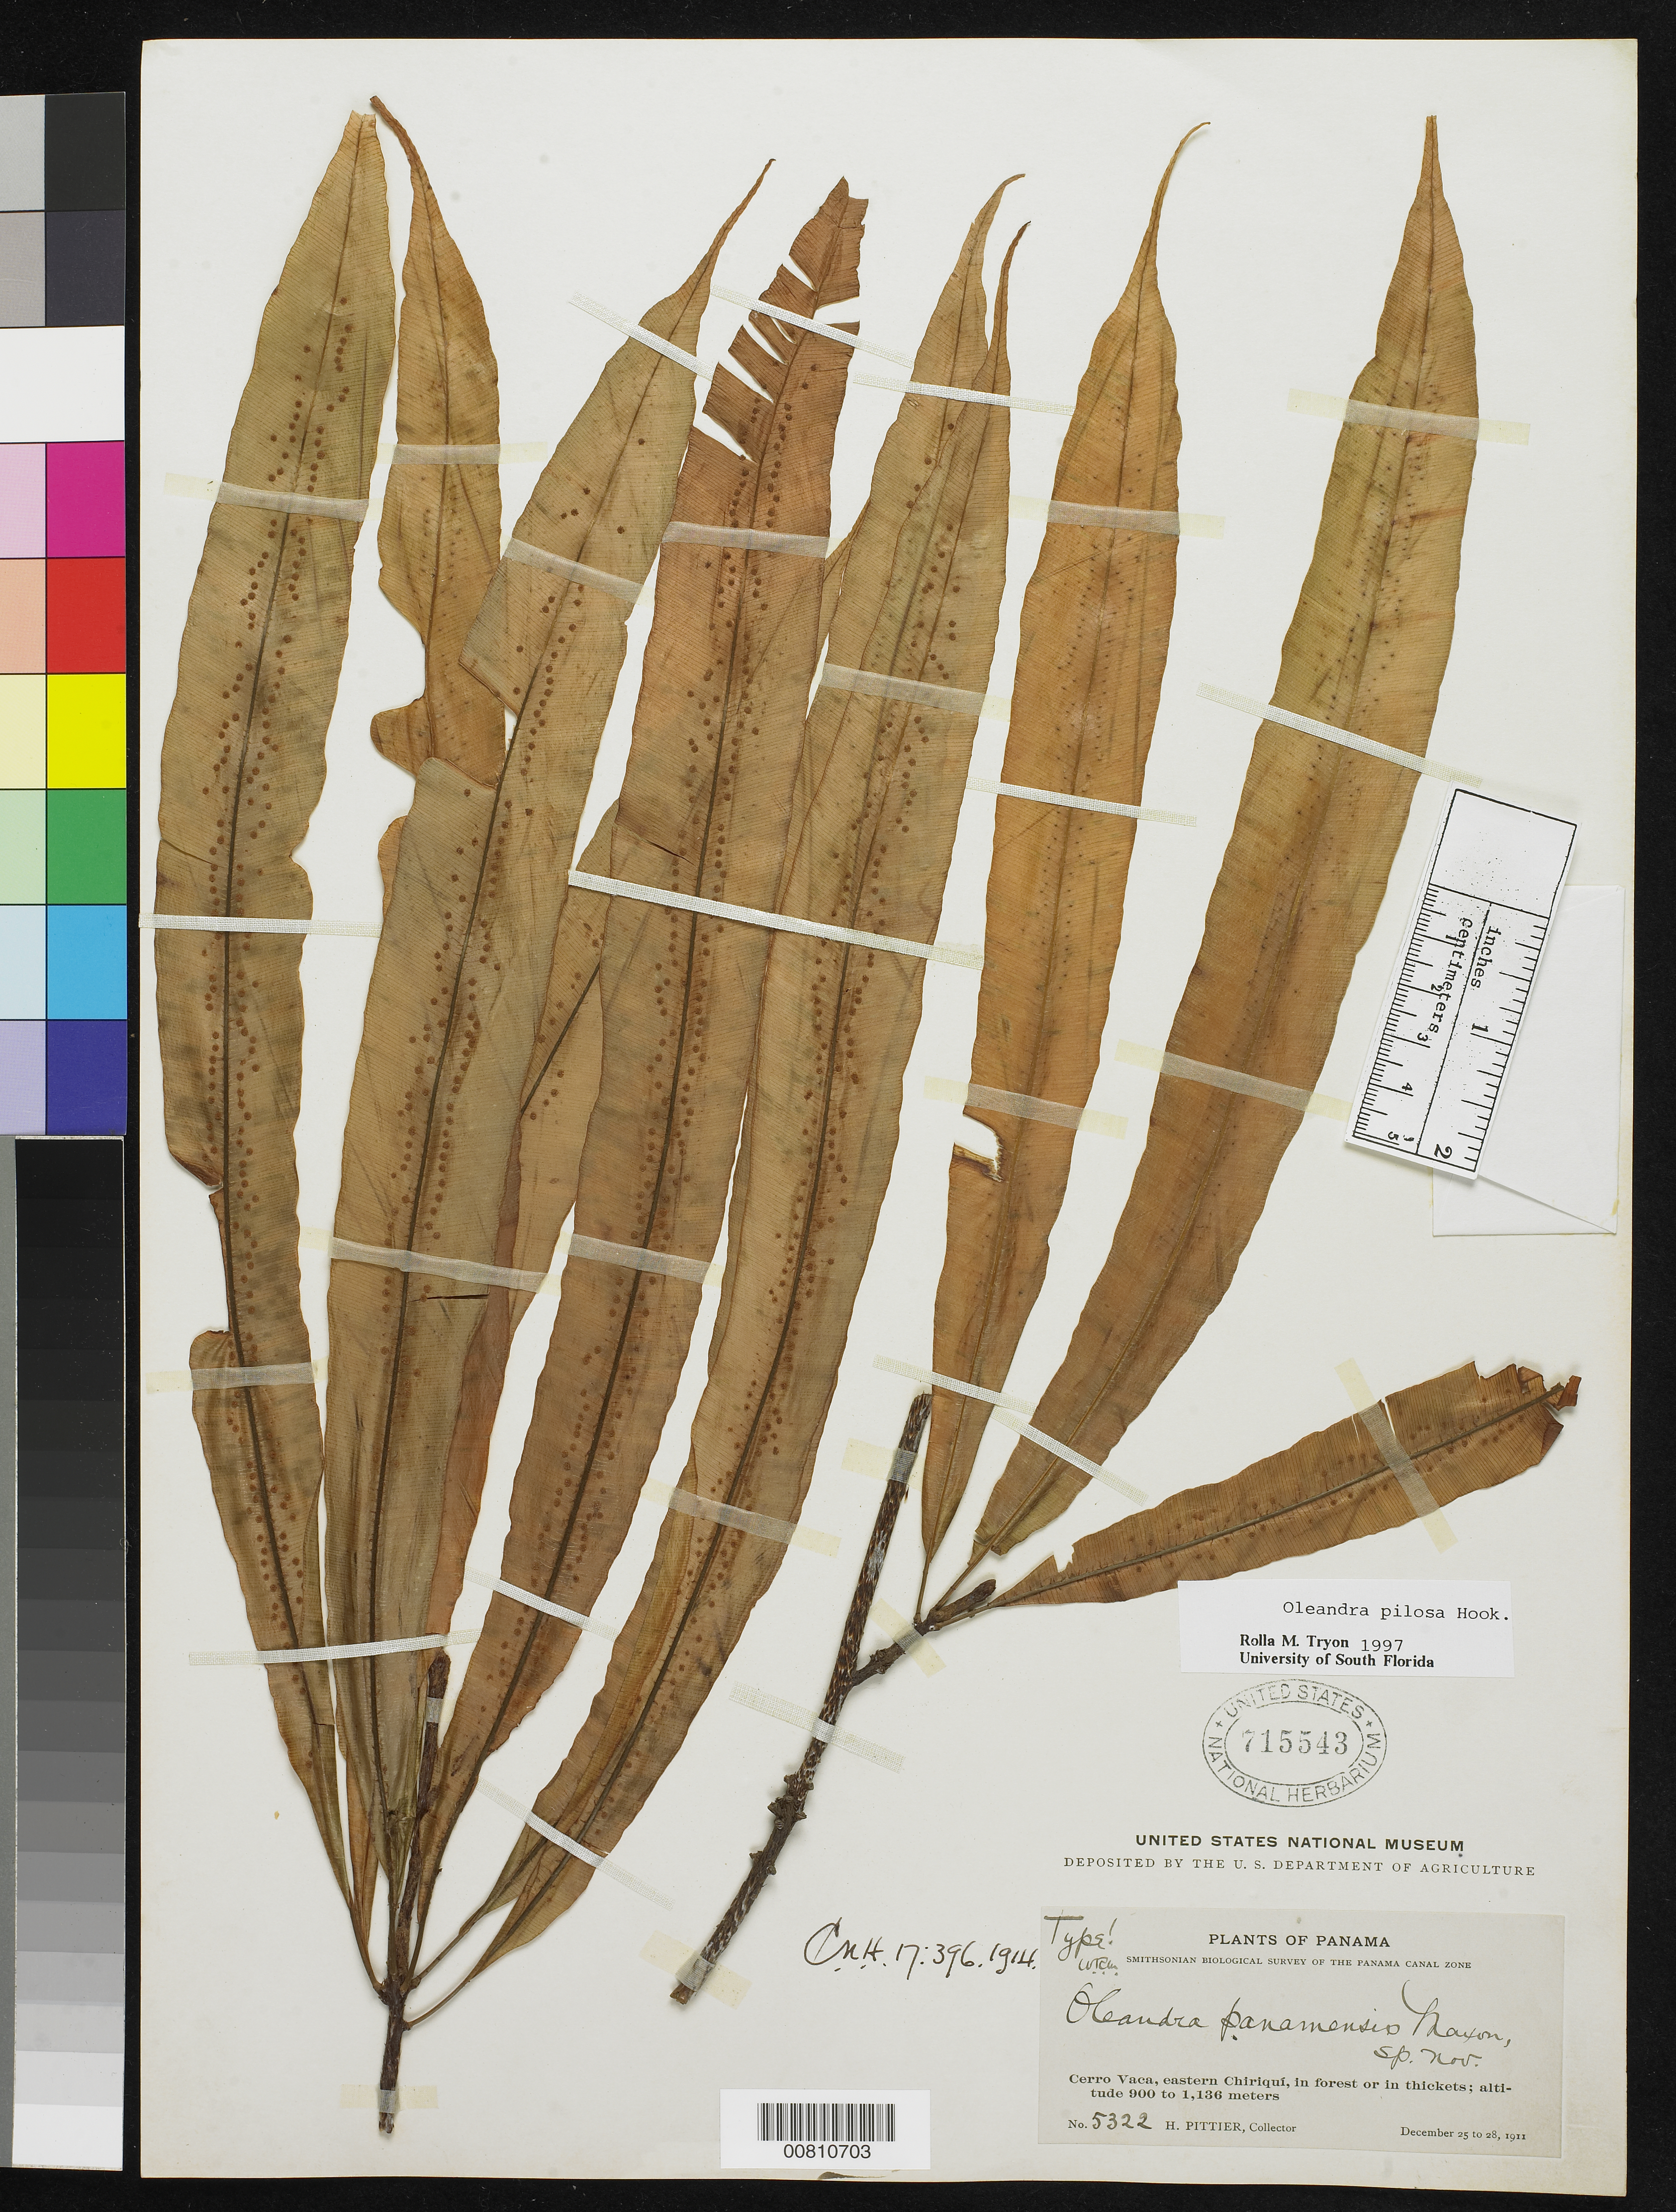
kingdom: Plantae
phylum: Tracheophyta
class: Polypodiopsida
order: Polypodiales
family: Oleandraceae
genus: Oleandra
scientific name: Oleandra panamensis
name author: Maxon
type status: Holotype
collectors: H. F. Pittier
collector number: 5322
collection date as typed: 25 Dec 1911 to 28 Dec 1911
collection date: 1911-12-25/1911-12-28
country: Panama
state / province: Chiriquí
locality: Cerro Vaca, eastern Chiriqui.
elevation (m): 900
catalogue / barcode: US 715543